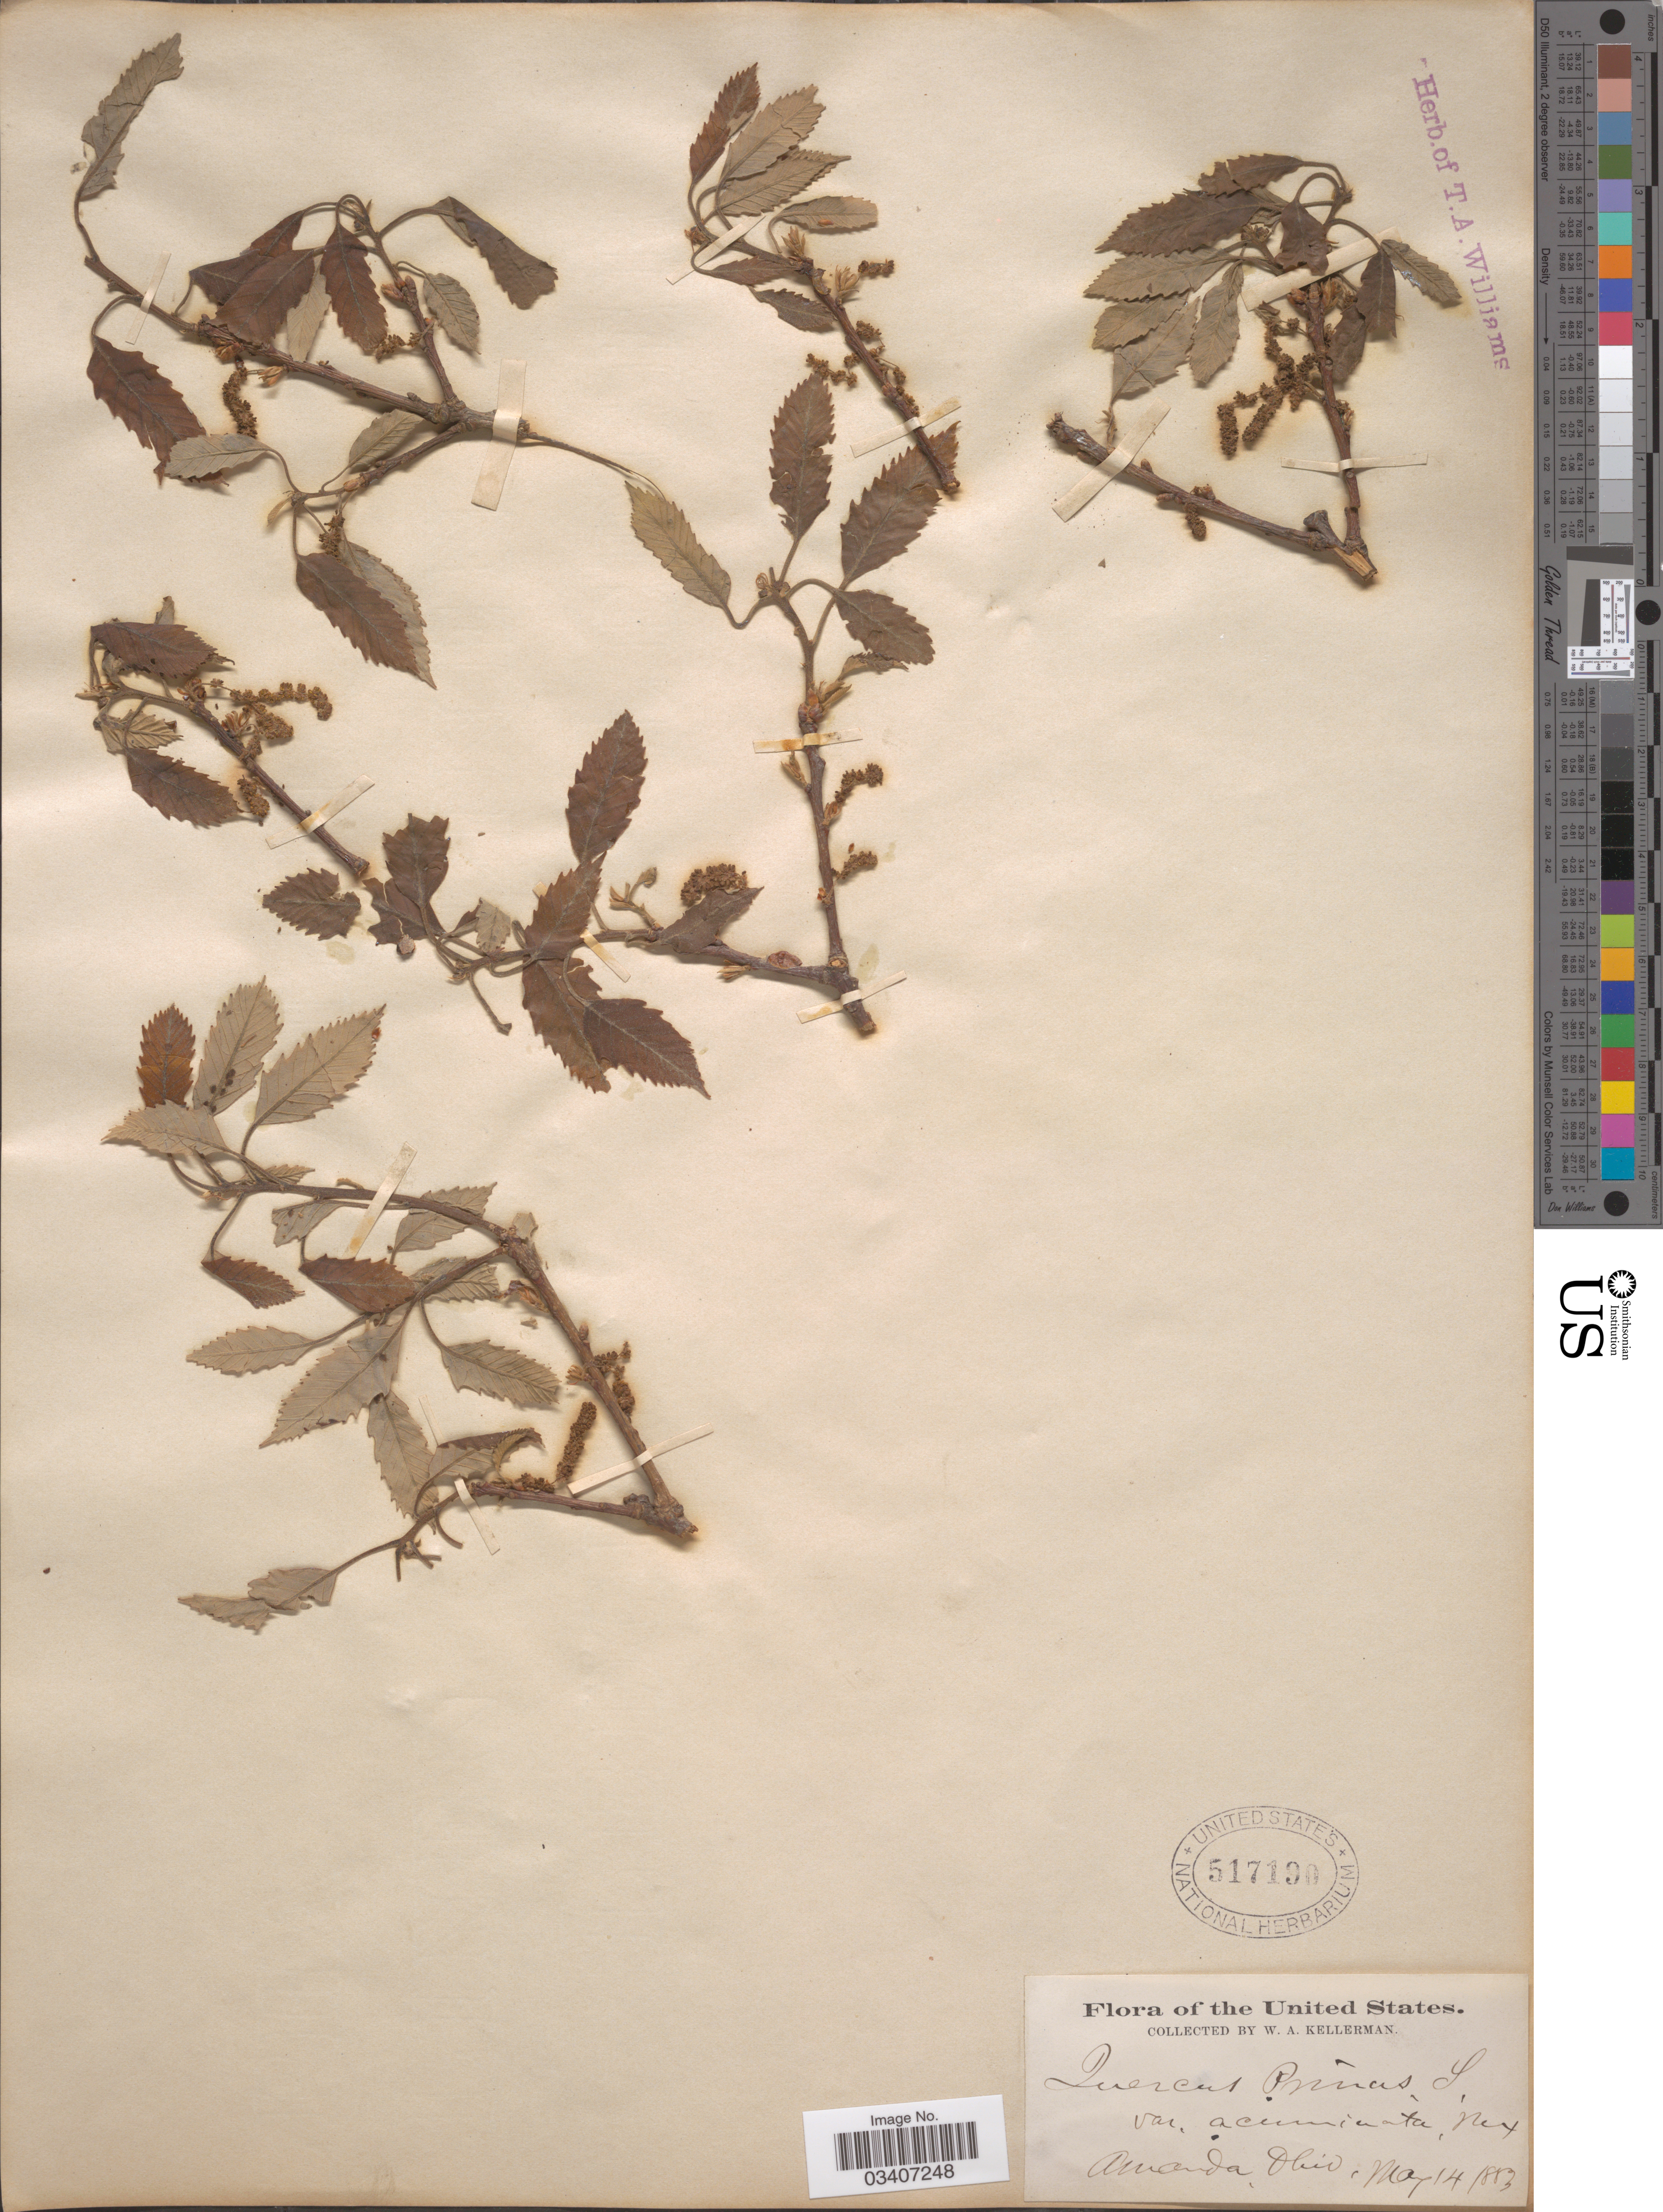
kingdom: Plantae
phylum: Tracheophyta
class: Magnoliopsida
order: Fagales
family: Fagaceae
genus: Quercus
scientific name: Quercus muehlenbergii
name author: Engelm.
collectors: W. Kellerman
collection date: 1883-05-14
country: United States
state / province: Ohio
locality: Amanda.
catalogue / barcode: US 517190